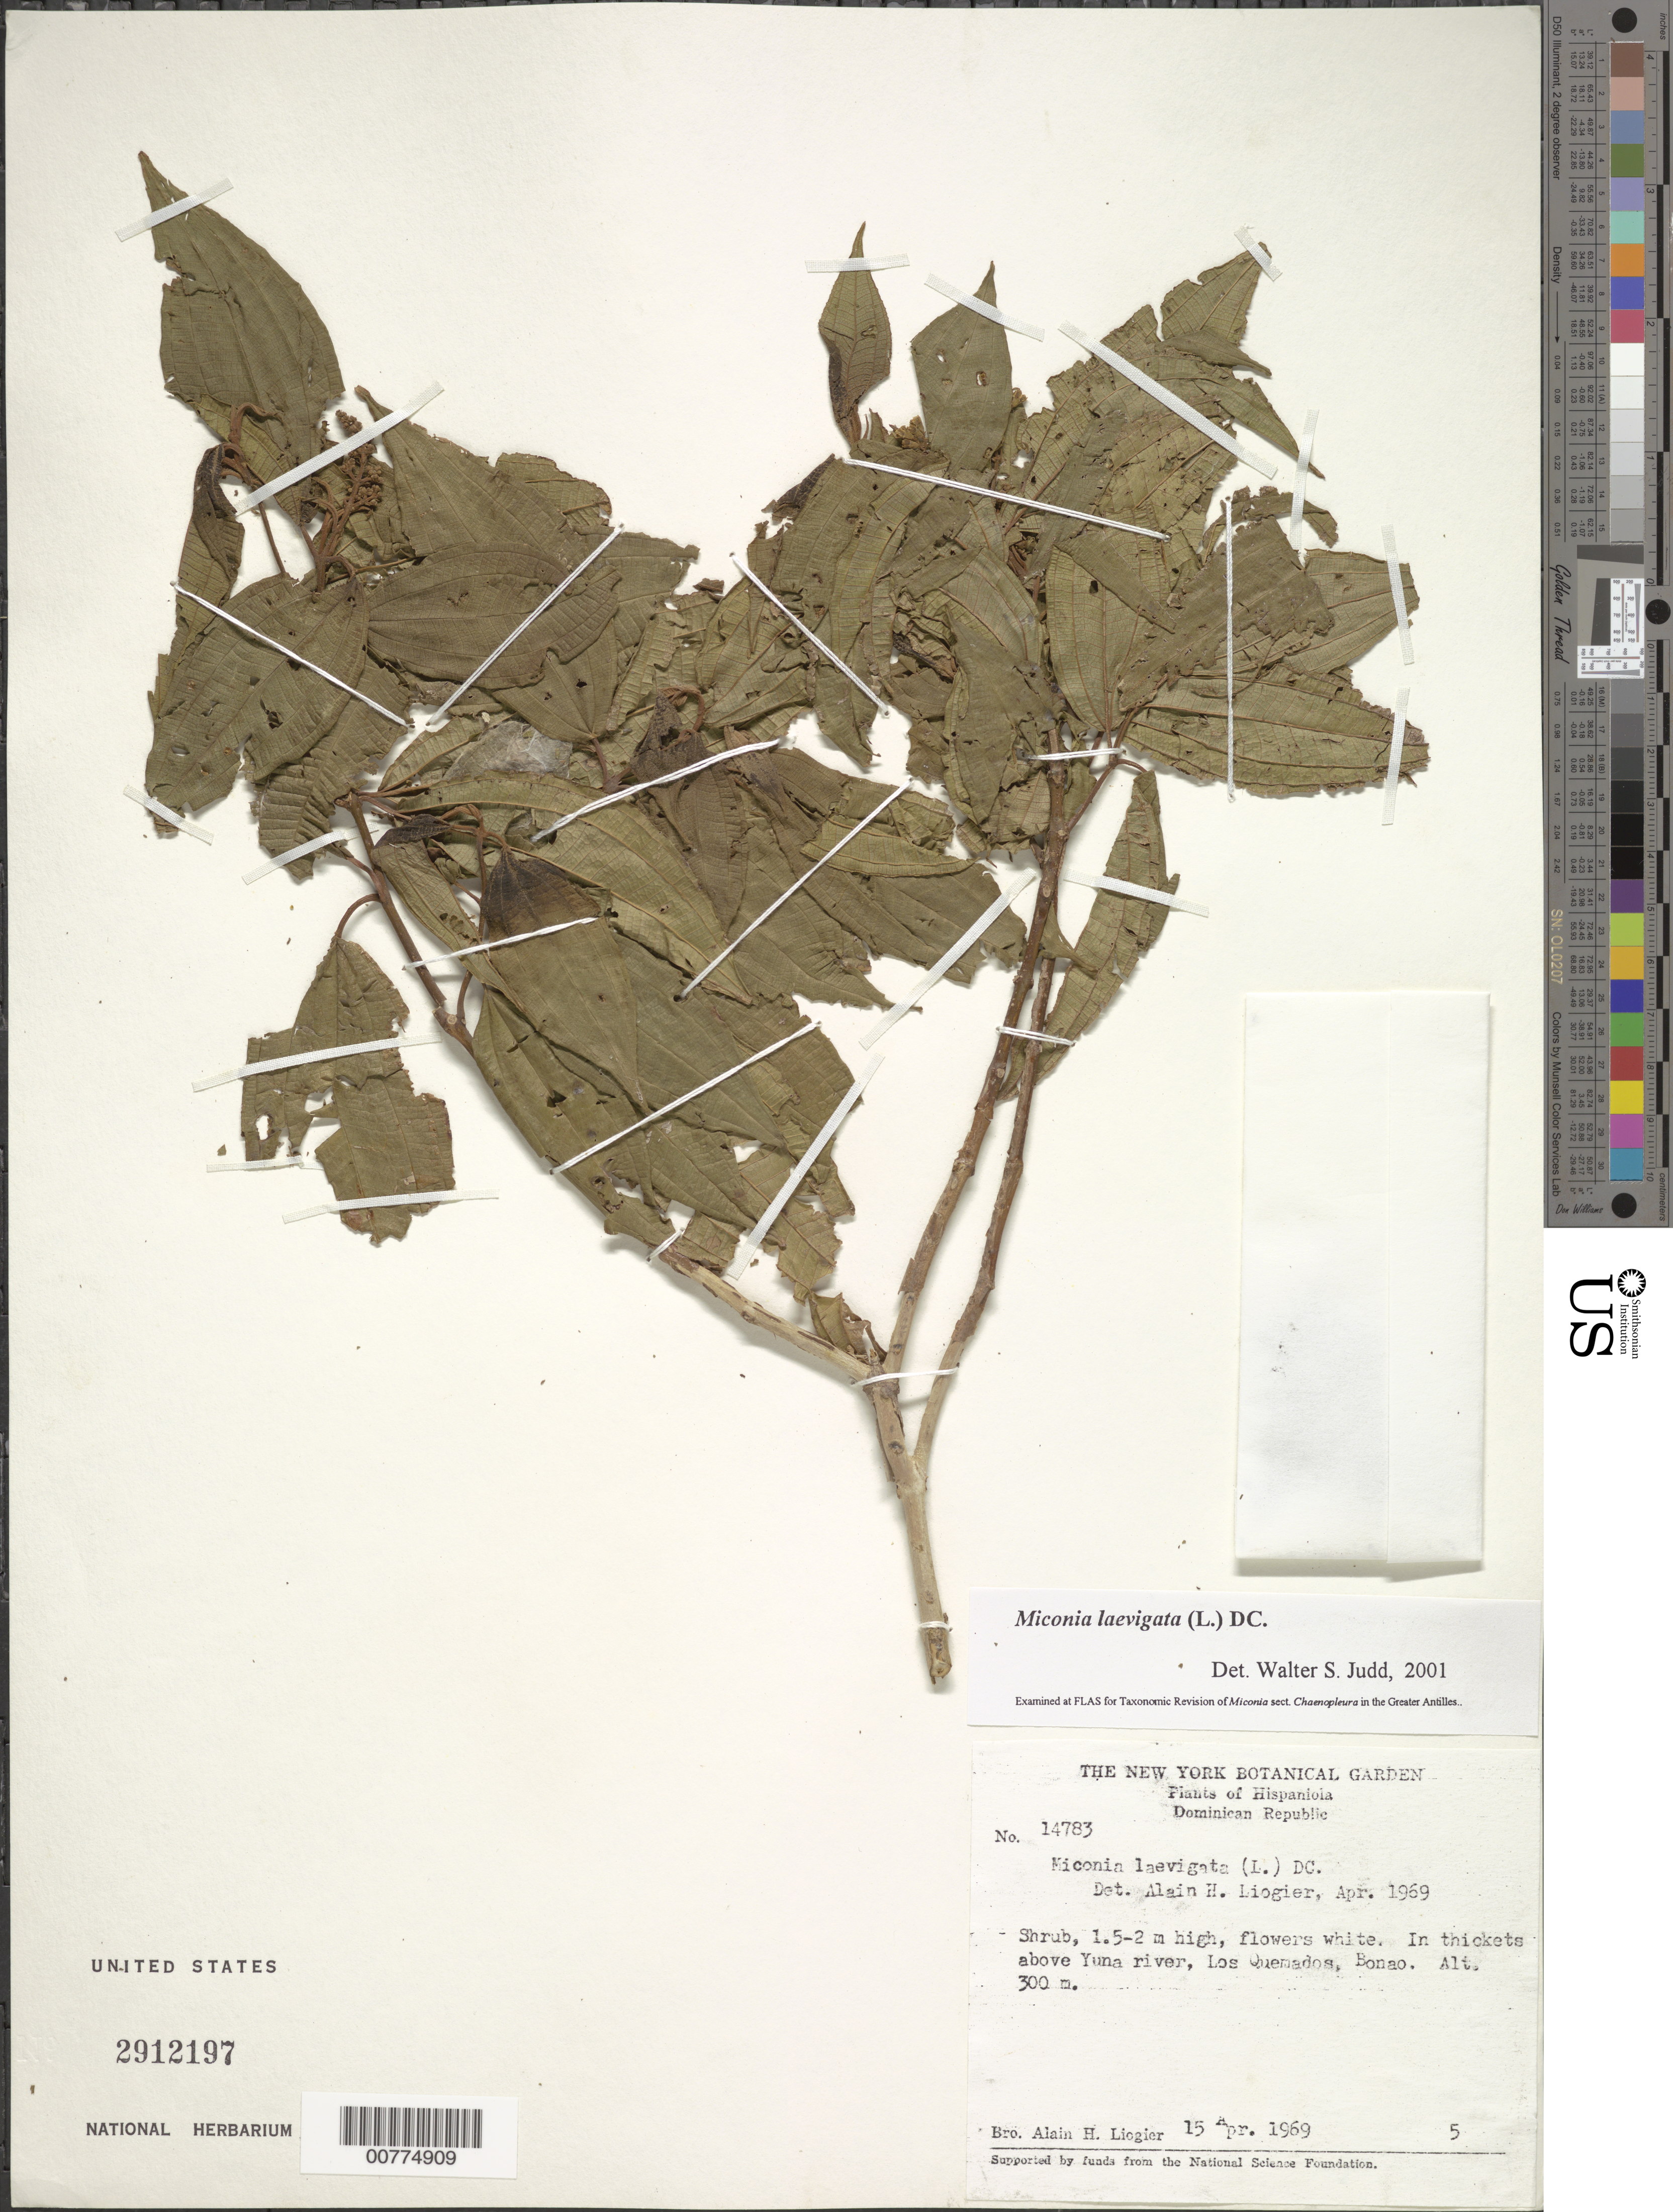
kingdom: Plantae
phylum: Tracheophyta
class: Magnoliopsida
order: Myrtales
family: Melastomataceae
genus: Miconia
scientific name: Miconia laevigata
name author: (L.) D. Don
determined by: Judd, Walter S.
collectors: A. H. Liogier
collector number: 14783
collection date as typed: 15 Apr 1969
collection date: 1969-04-15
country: Dominican Republic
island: Hispaniola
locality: Bonao, Los Quemados, above Yuna River.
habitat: In thickets.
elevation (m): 300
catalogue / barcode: US 2912197